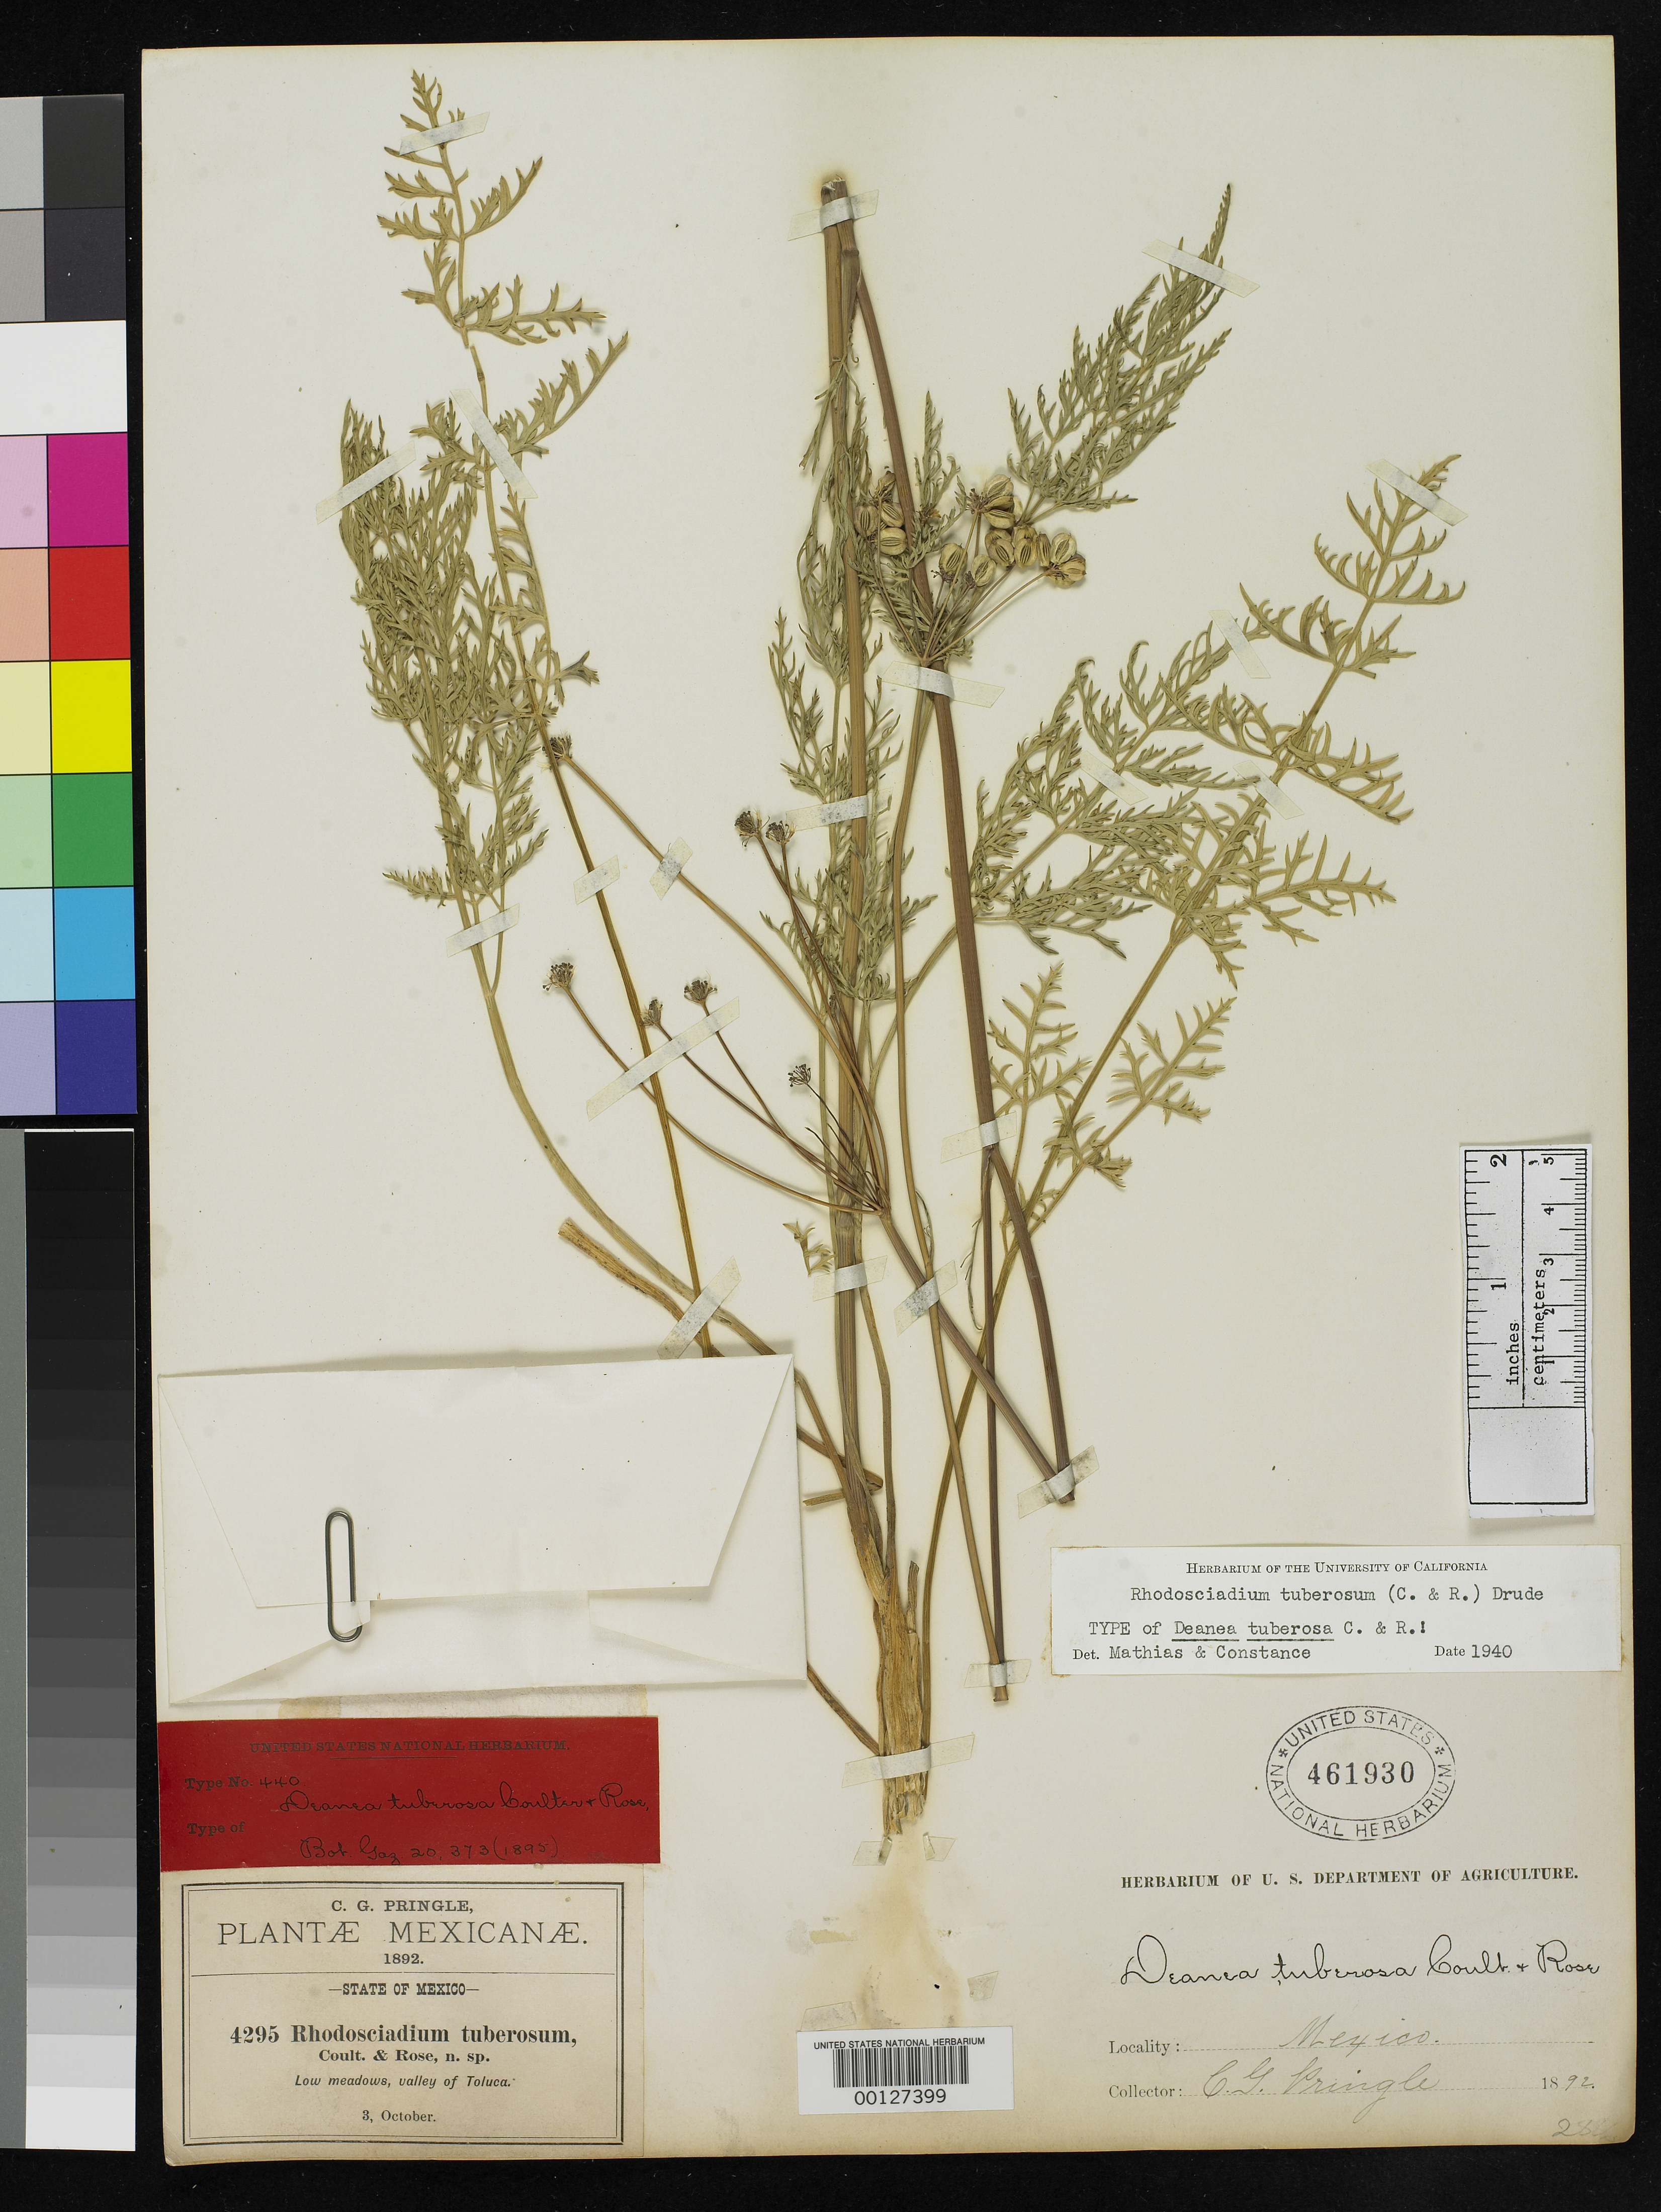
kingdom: Plantae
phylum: Tracheophyta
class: Magnoliopsida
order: Apiales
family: Apiaceae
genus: Deanea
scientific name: Deanea tuberosa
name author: J.M. Coult. & Rose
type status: Type Collection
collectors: C. G. Pringle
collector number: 4295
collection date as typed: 03 Oct 1892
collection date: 1892-10-03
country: Mexico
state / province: México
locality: Valley of Toluca.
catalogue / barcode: US 461930